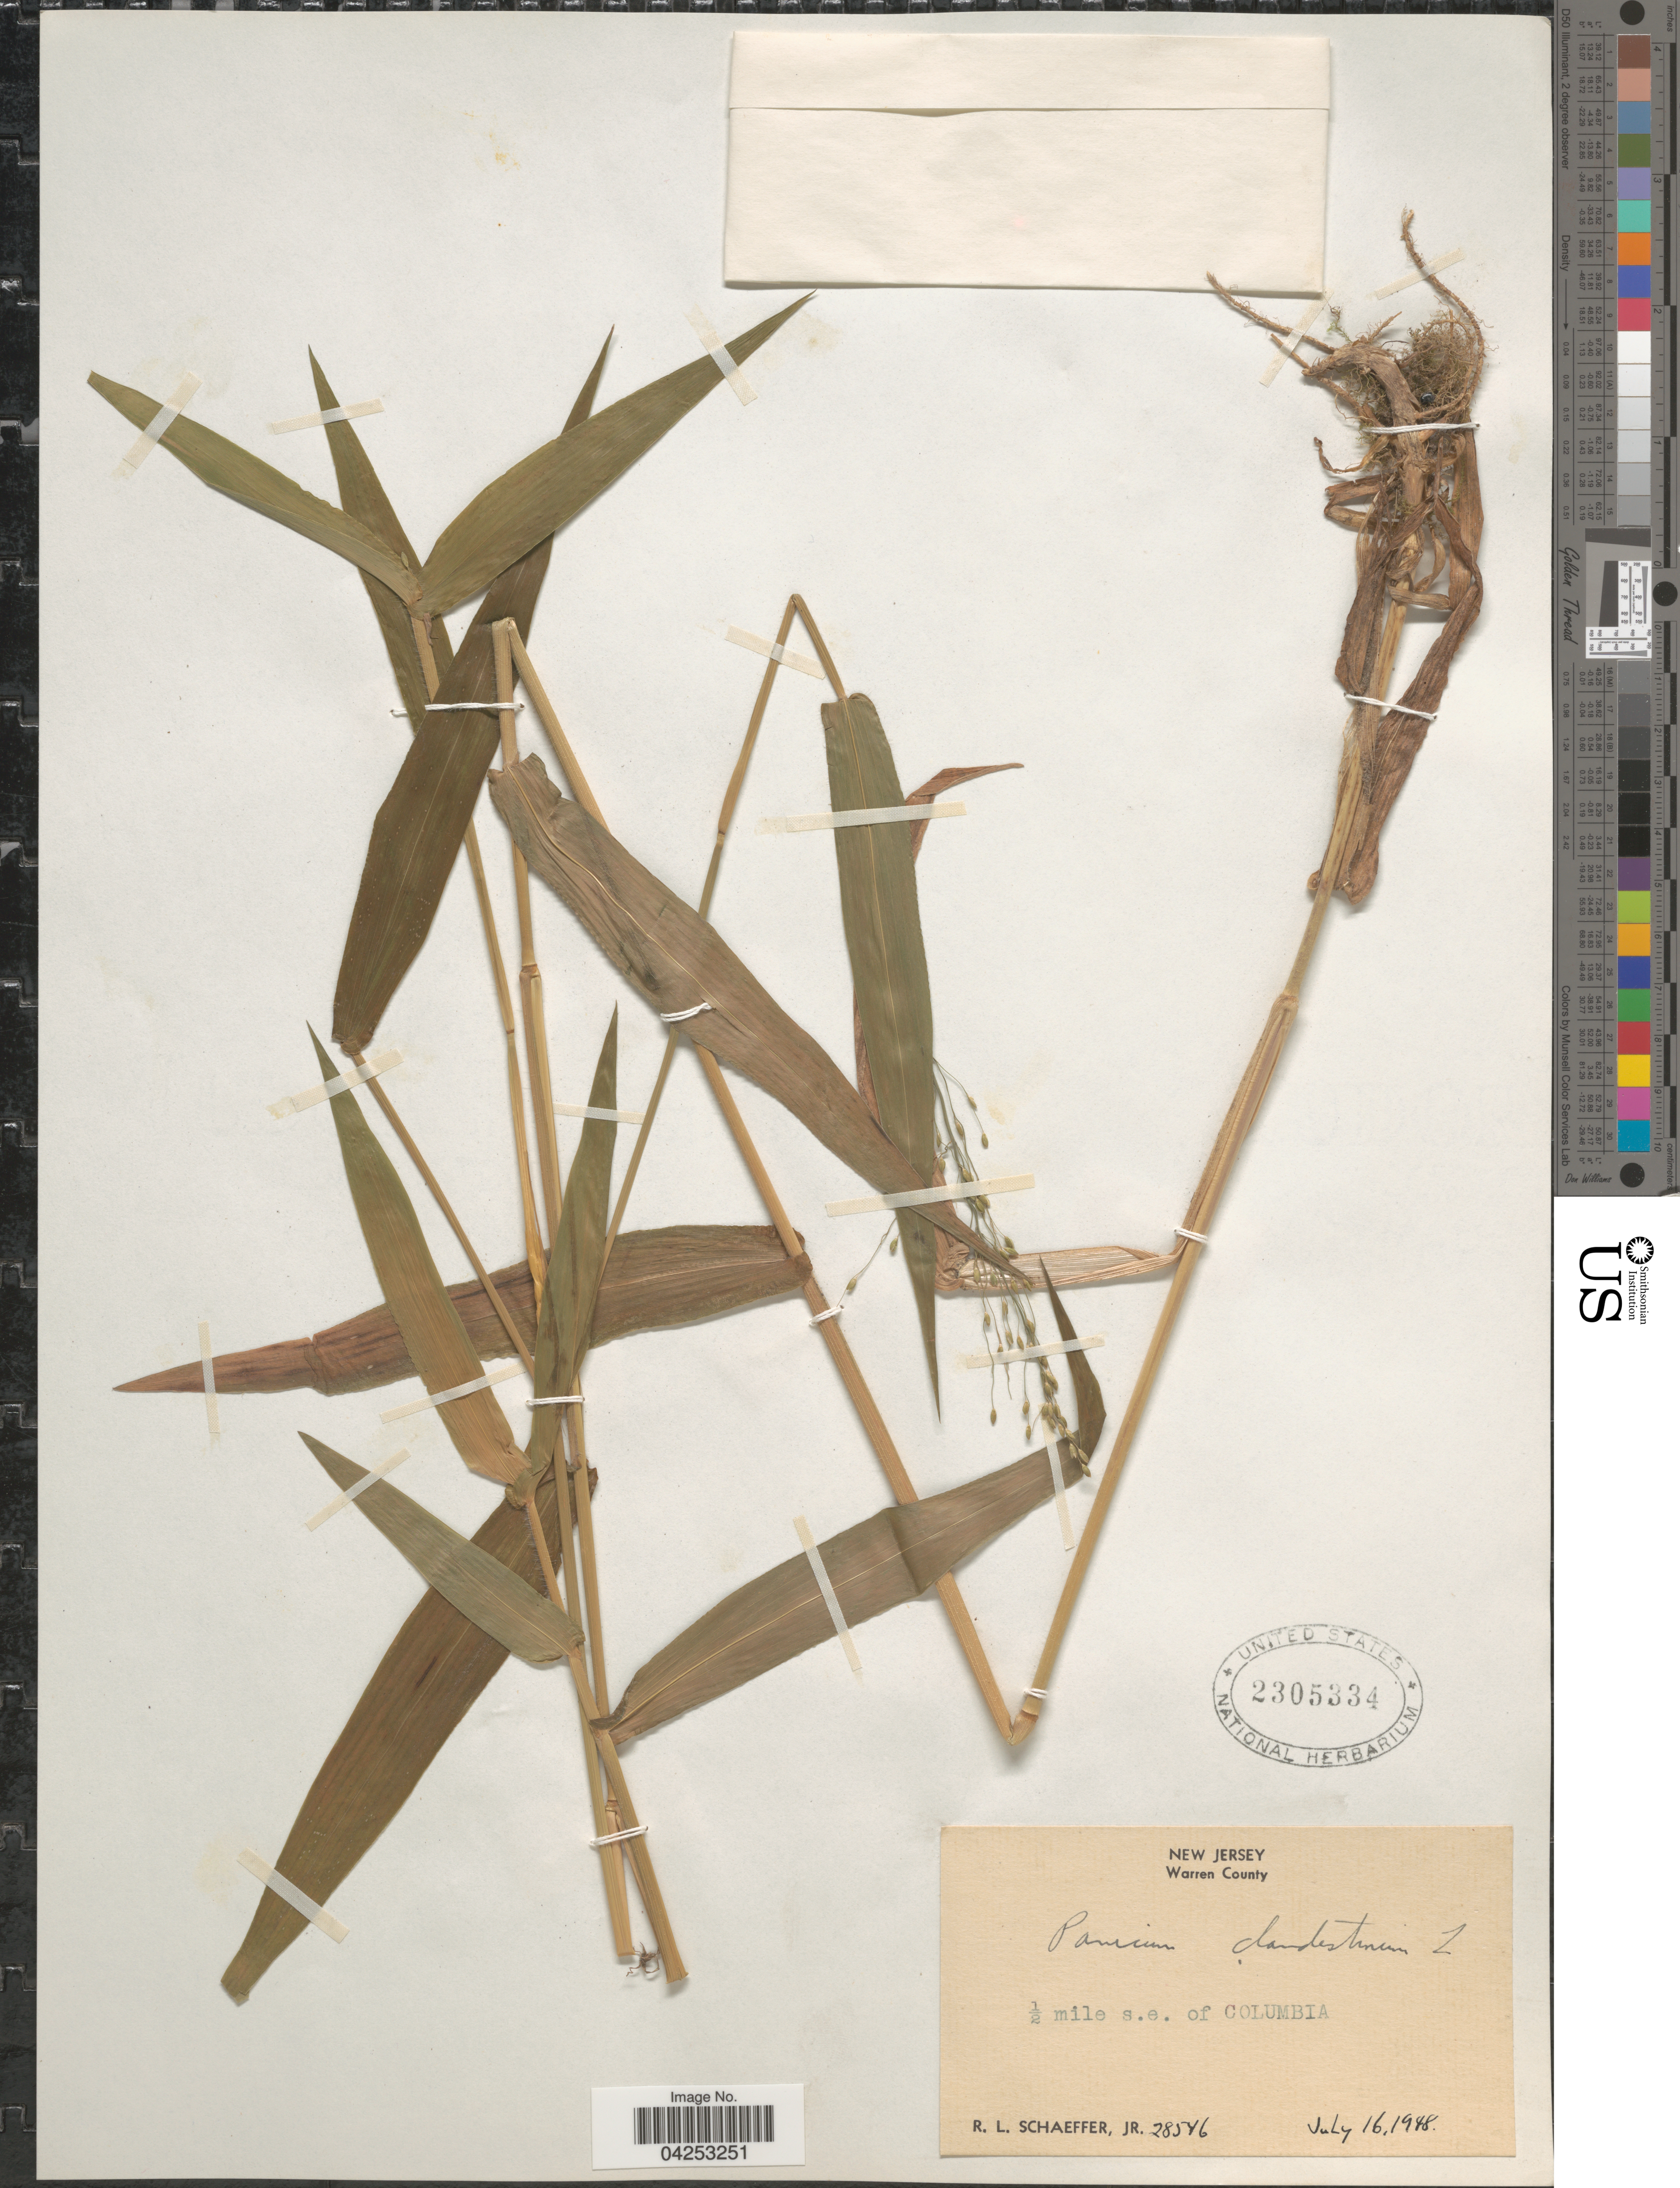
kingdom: Plantae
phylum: Tracheophyta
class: Liliopsida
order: Poales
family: Poaceae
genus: Dichanthelium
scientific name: Dichanthelium clandestinum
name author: (L.) Gould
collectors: R. L. Schaeffer Jr.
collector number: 28546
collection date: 1948-07-16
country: United States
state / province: New Jersey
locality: Warren County. ½ mile s.e. of Columbia.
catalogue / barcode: US 2305334